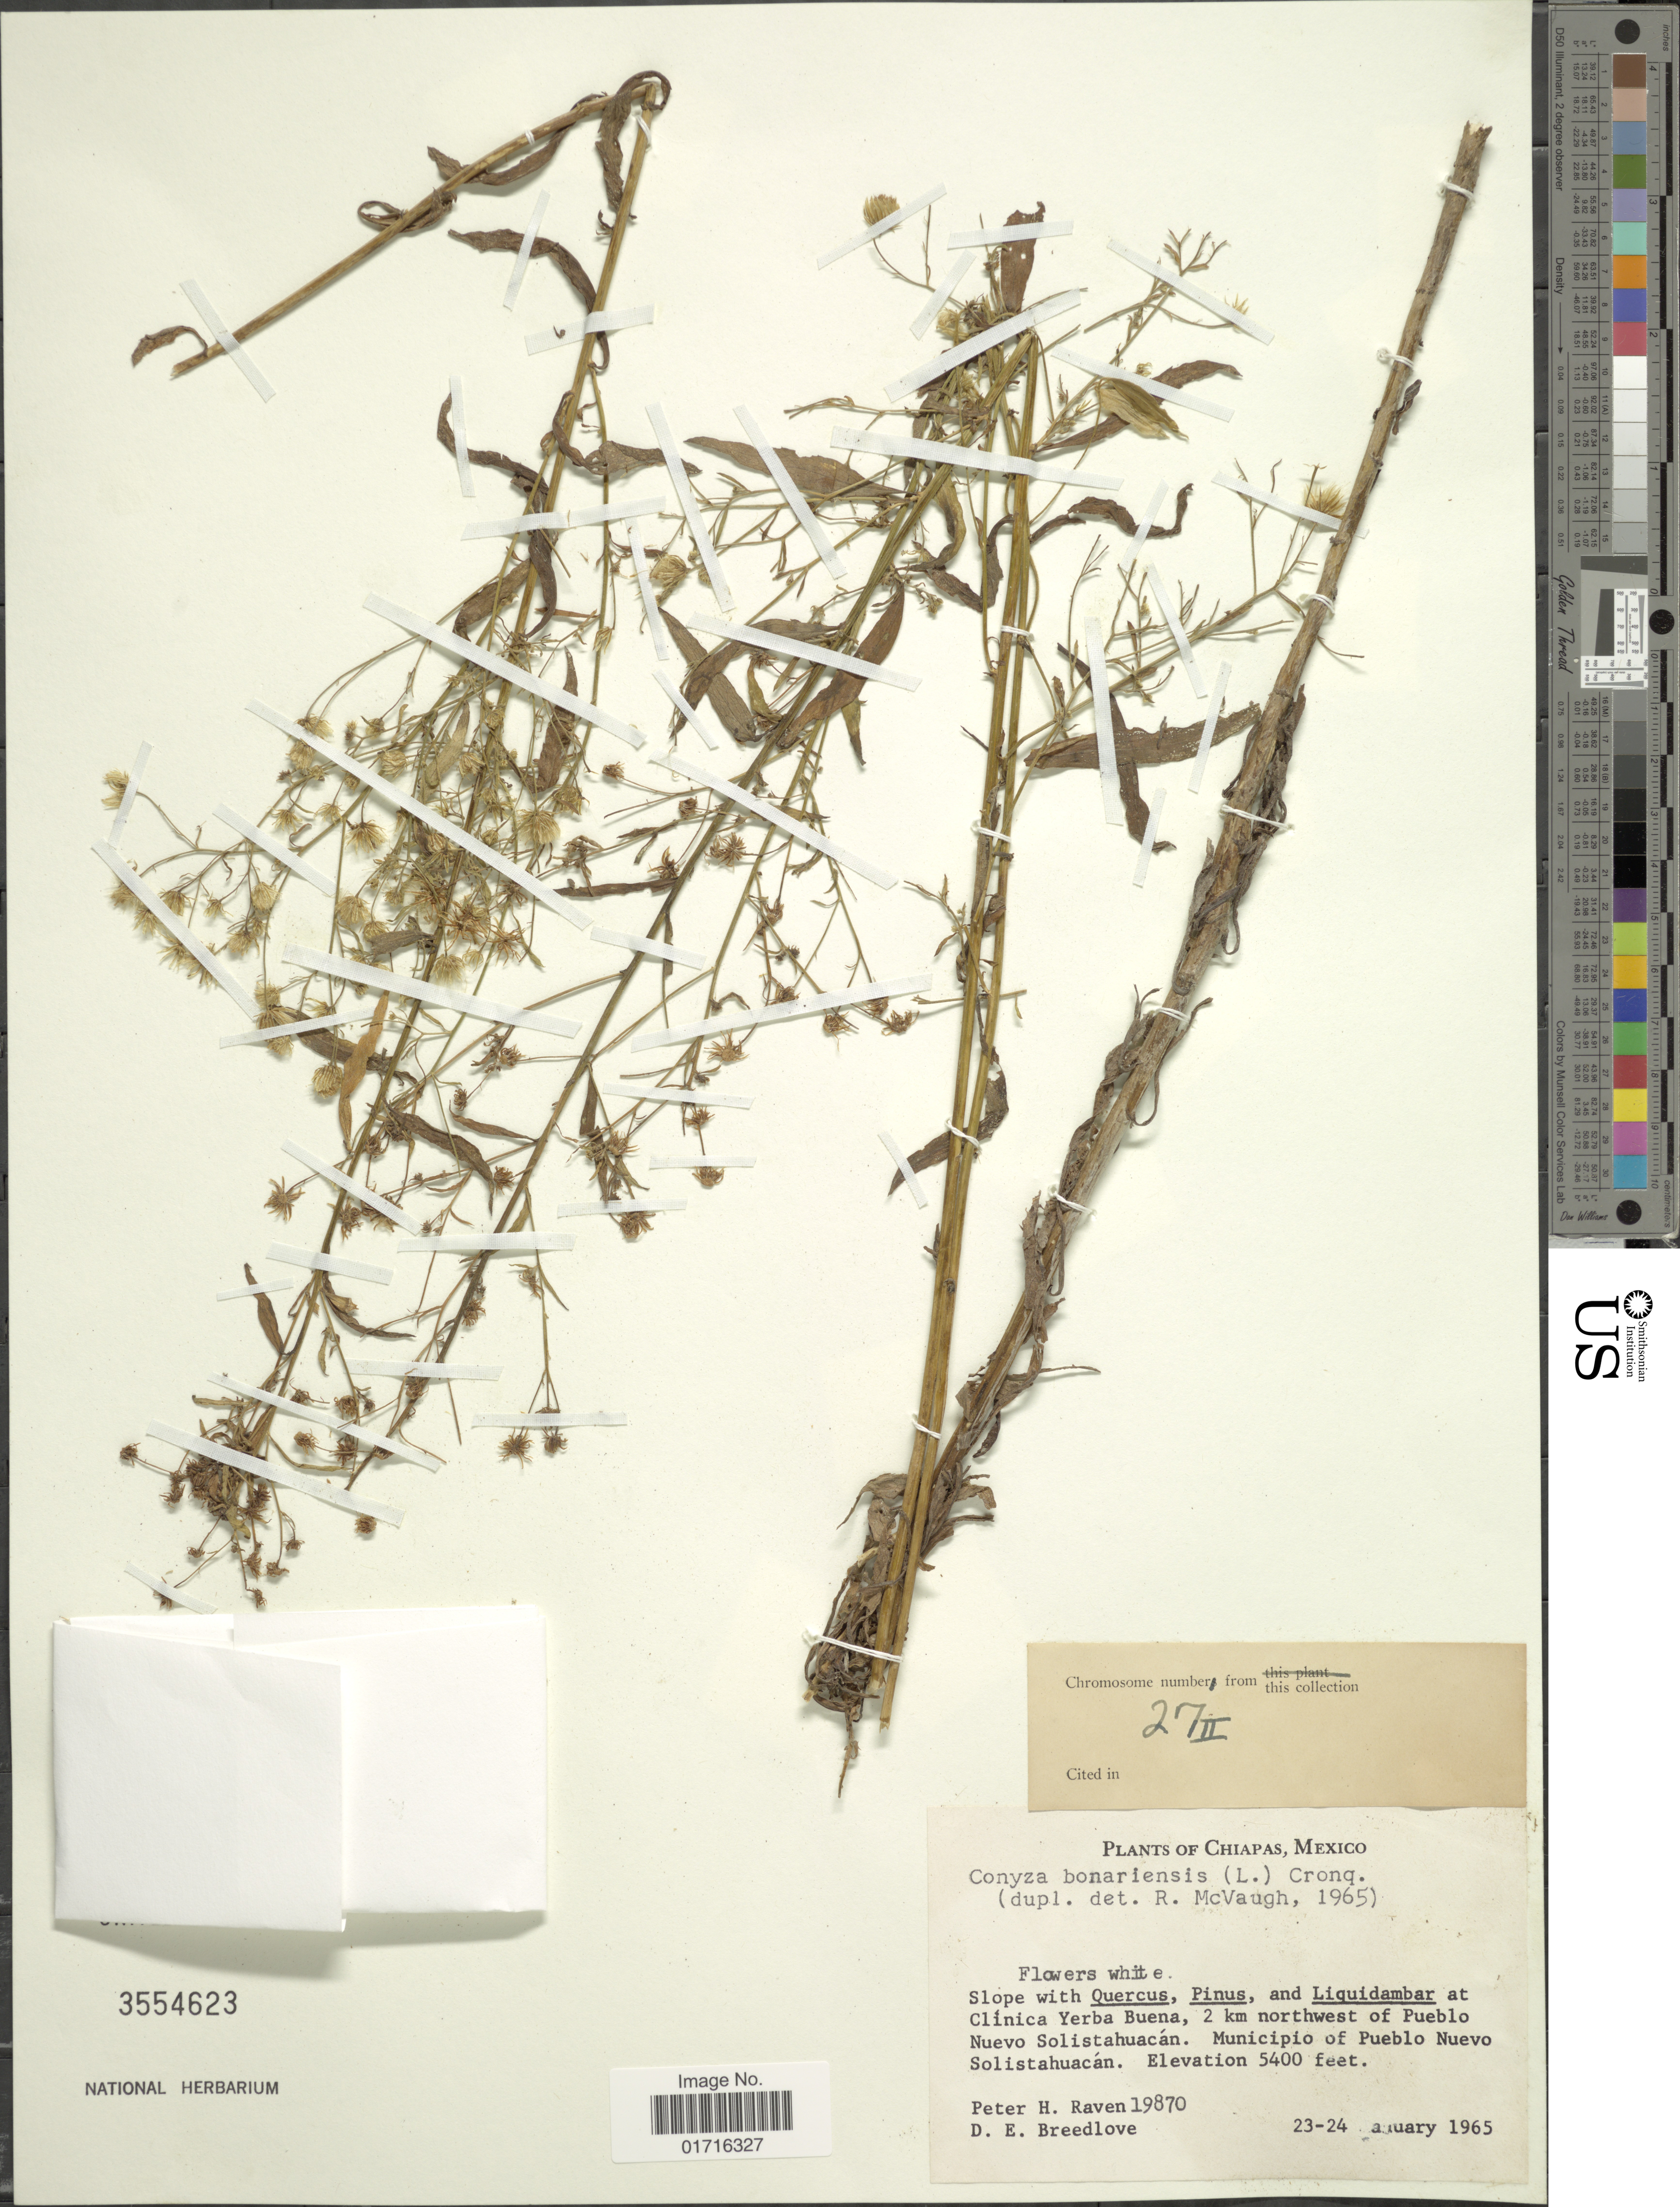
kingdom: Plantae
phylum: Tracheophyta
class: Magnoliopsida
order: Asterales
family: Asteraceae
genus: Conyza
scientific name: Conyza bonariensis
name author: (L.) Cronq.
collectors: P. H. Raven & D. E. Breedlove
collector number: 19870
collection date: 1965-01-23/1965-01-24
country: Mexico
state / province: Chiapas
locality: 2 km northwest of Pueblo Nuevo Solistahuacan. Muncipio of Pueblo Nuevo Solistahuacan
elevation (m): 1646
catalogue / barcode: US 3554623